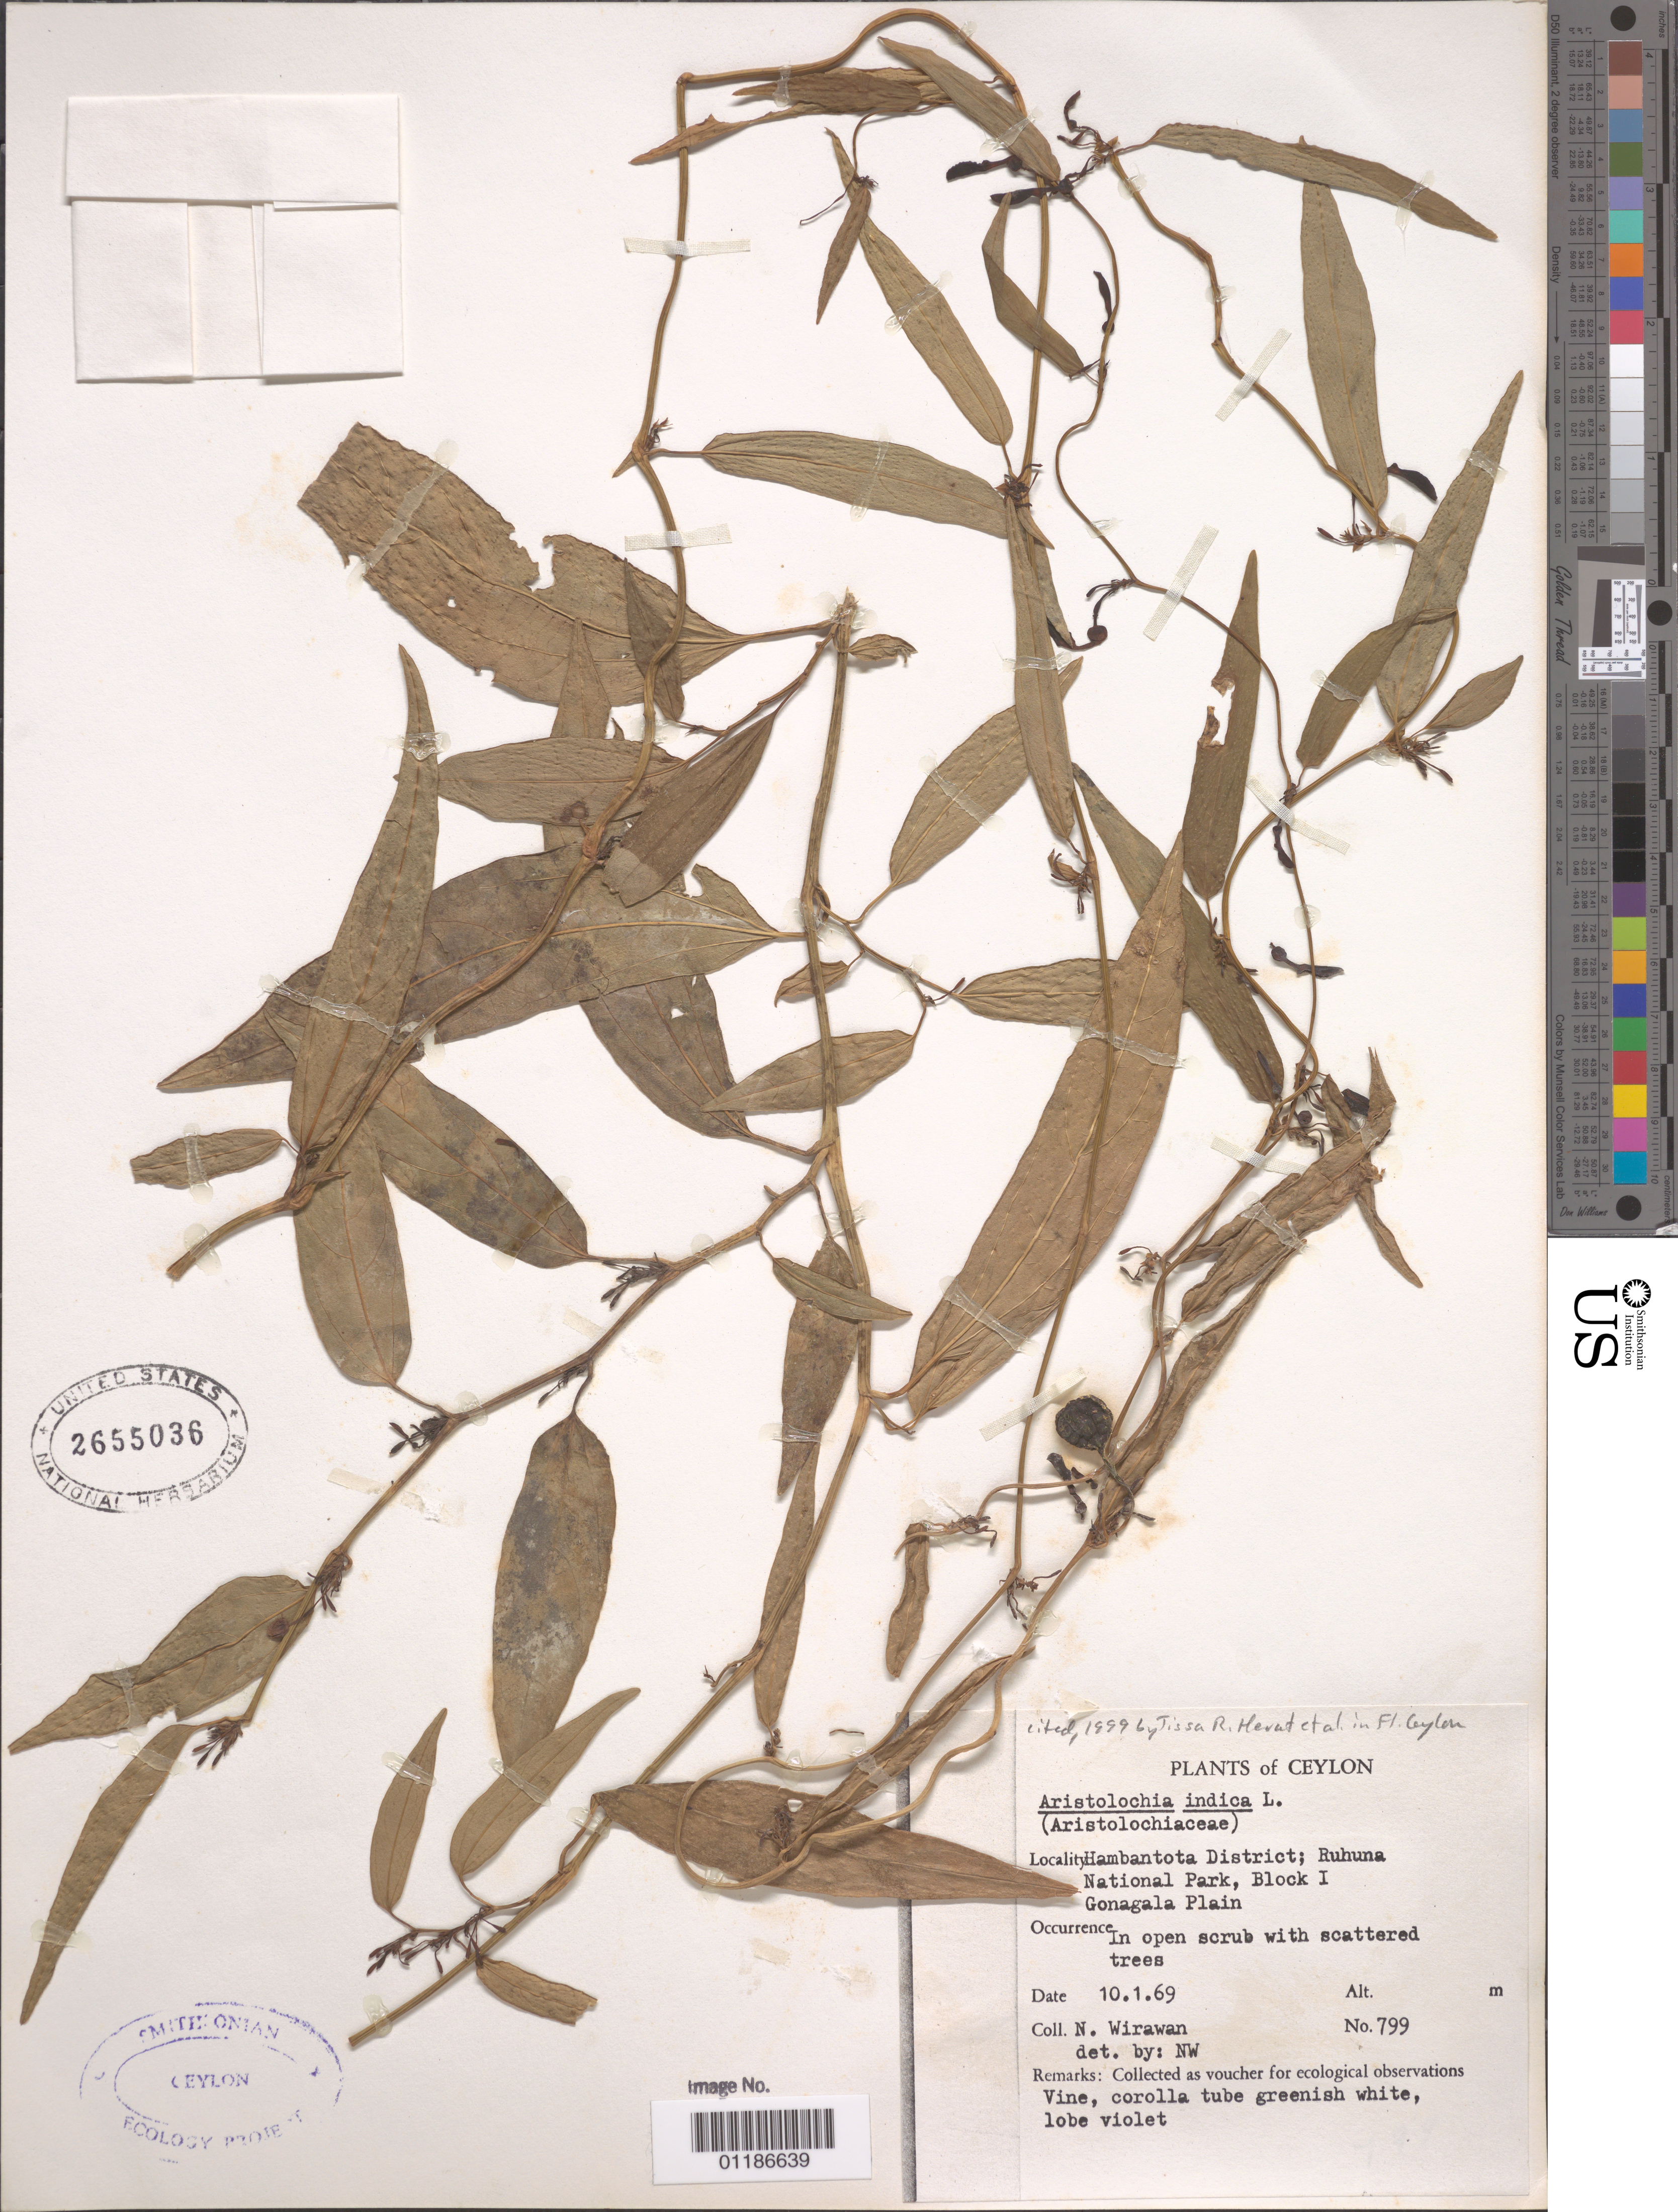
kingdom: Plantae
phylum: Tracheophyta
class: Magnoliopsida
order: Piperales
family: Aristolochiaceae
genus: Aristolochia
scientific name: Aristolochia indica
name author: L.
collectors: N. Wirawan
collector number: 799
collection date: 1969-01-10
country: Sri Lanka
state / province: Southern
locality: Hambantota district: Ruhuna National Park, Block I, Gonagala Plain.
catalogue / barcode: US 2655036